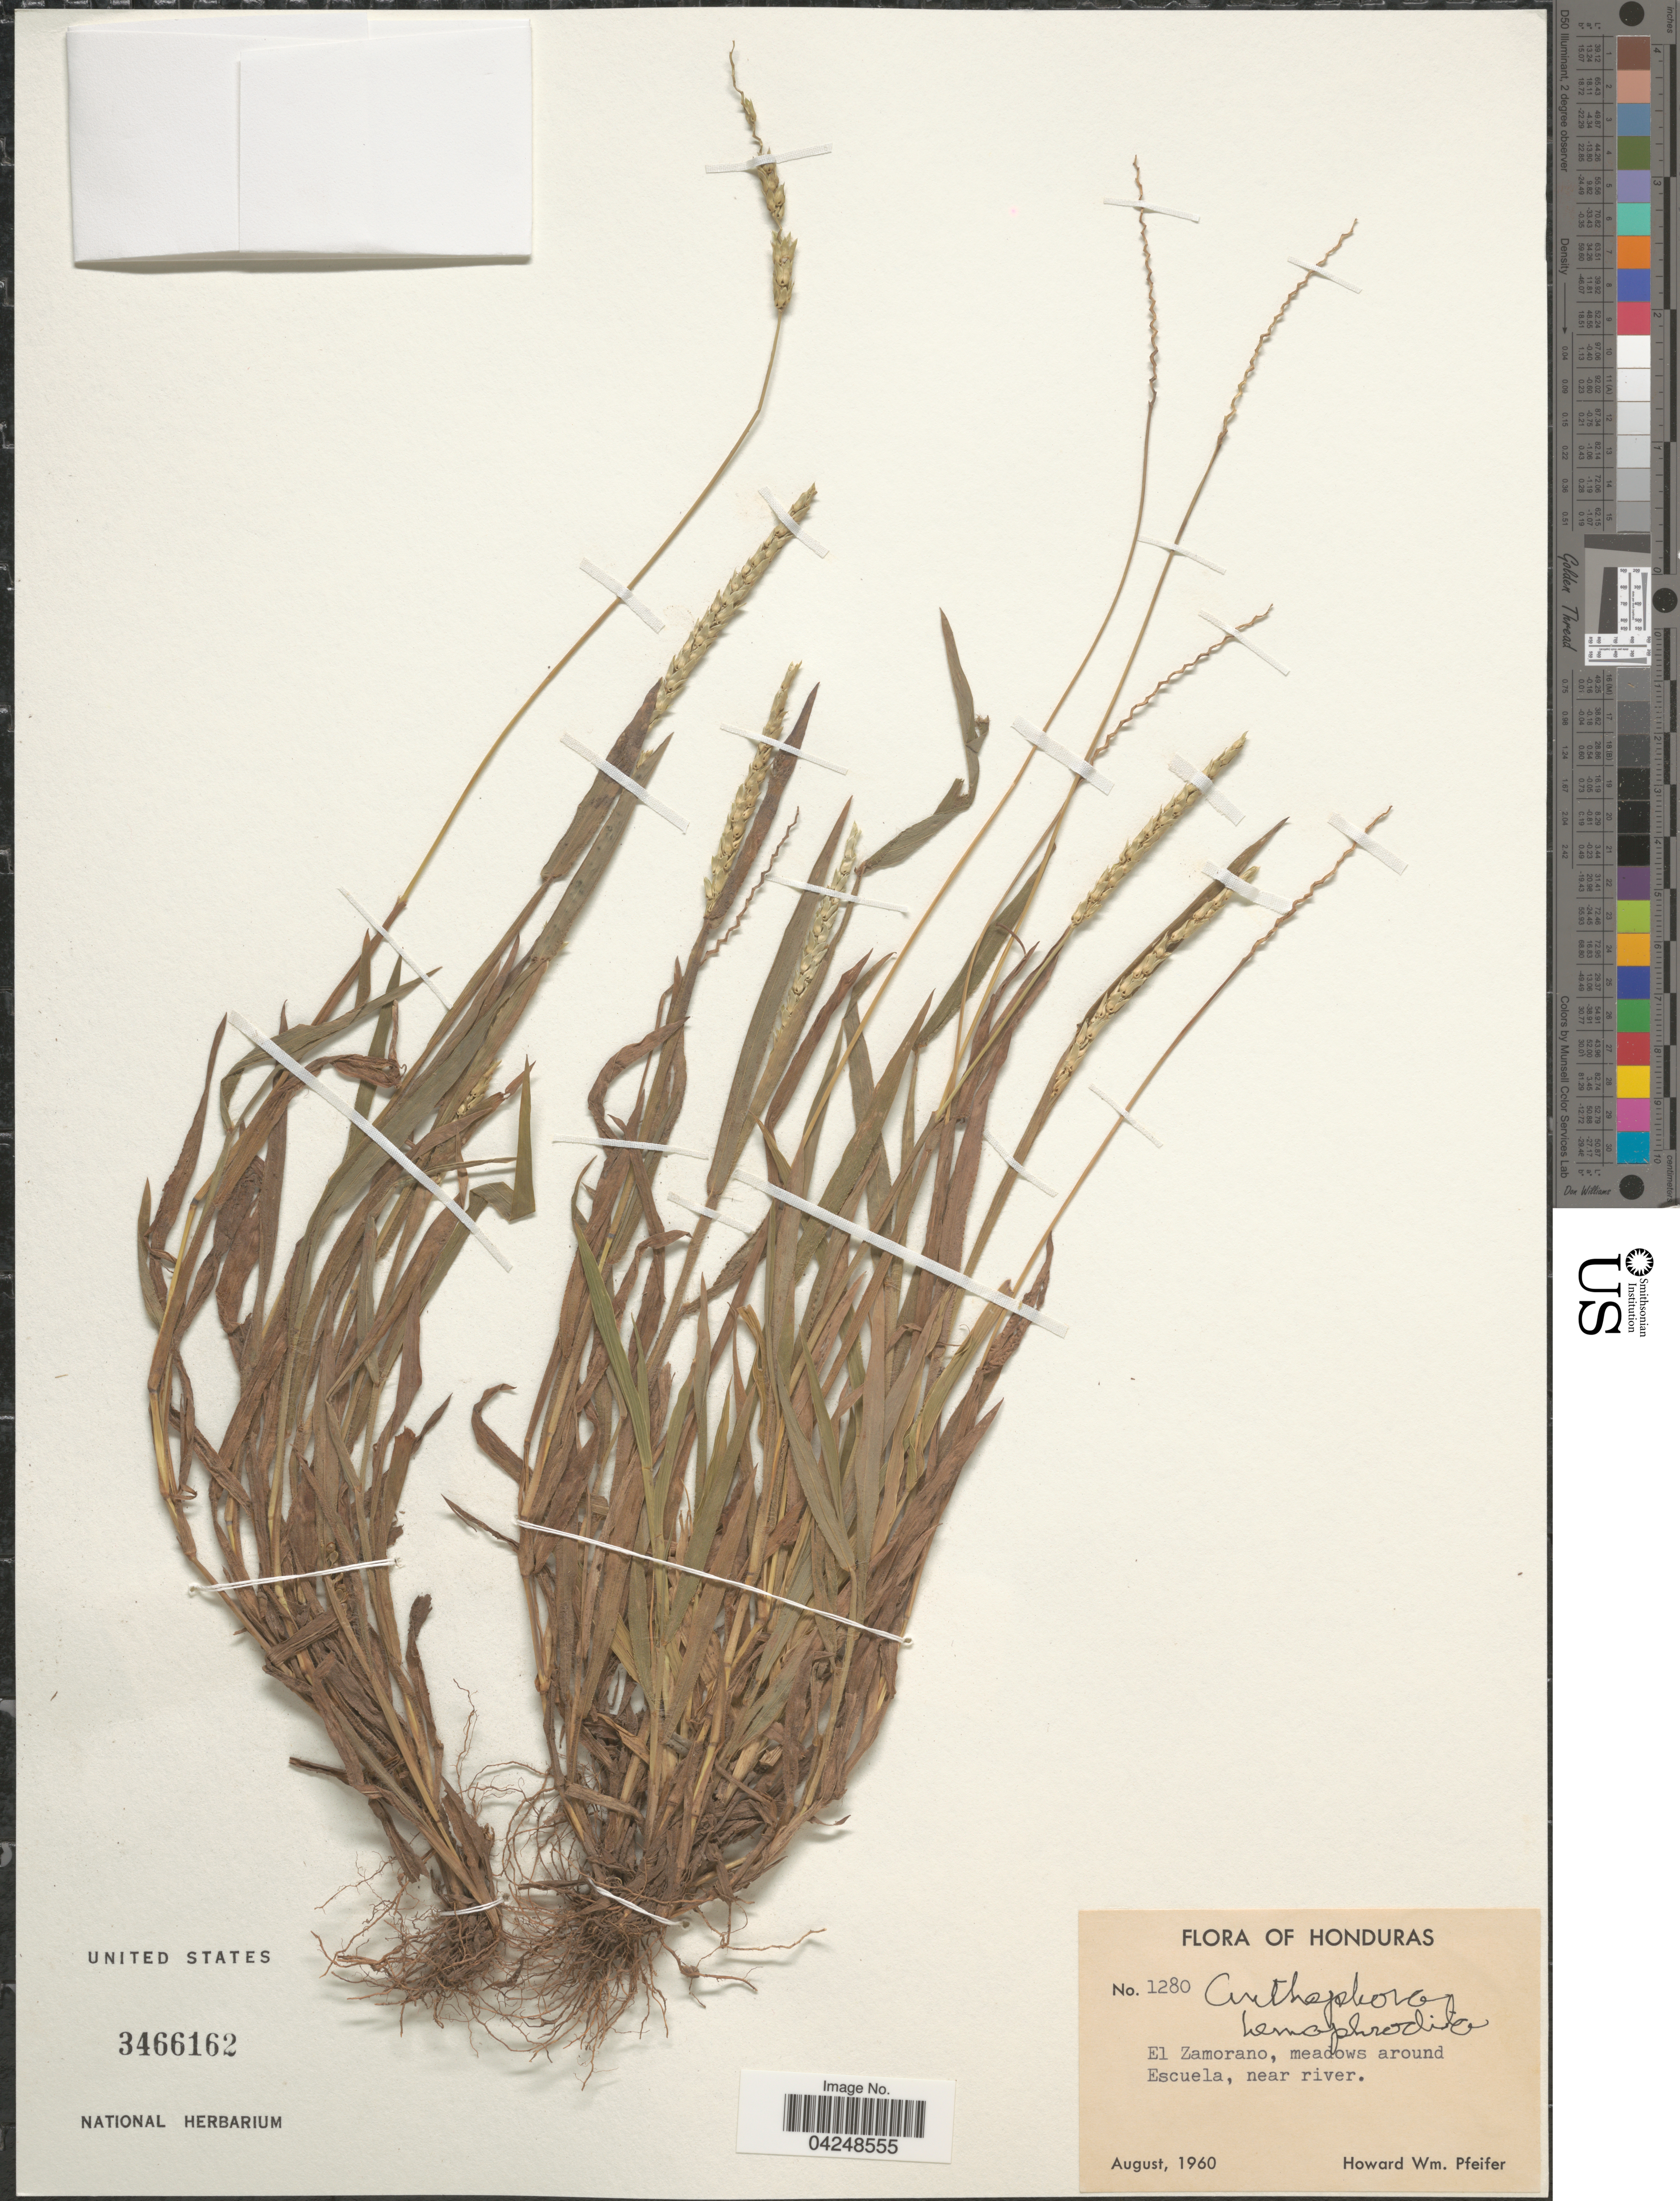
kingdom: Plantae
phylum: Tracheophyta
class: Liliopsida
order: Poales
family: Poaceae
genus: Anthephora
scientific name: Anthephora hermaphrodita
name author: (L.) Kuntze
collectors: H. W. Pfeifer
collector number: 1280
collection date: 1960-08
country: Honduras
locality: El Zamorano, meadows around Escuela, near river.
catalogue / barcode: US 3466162